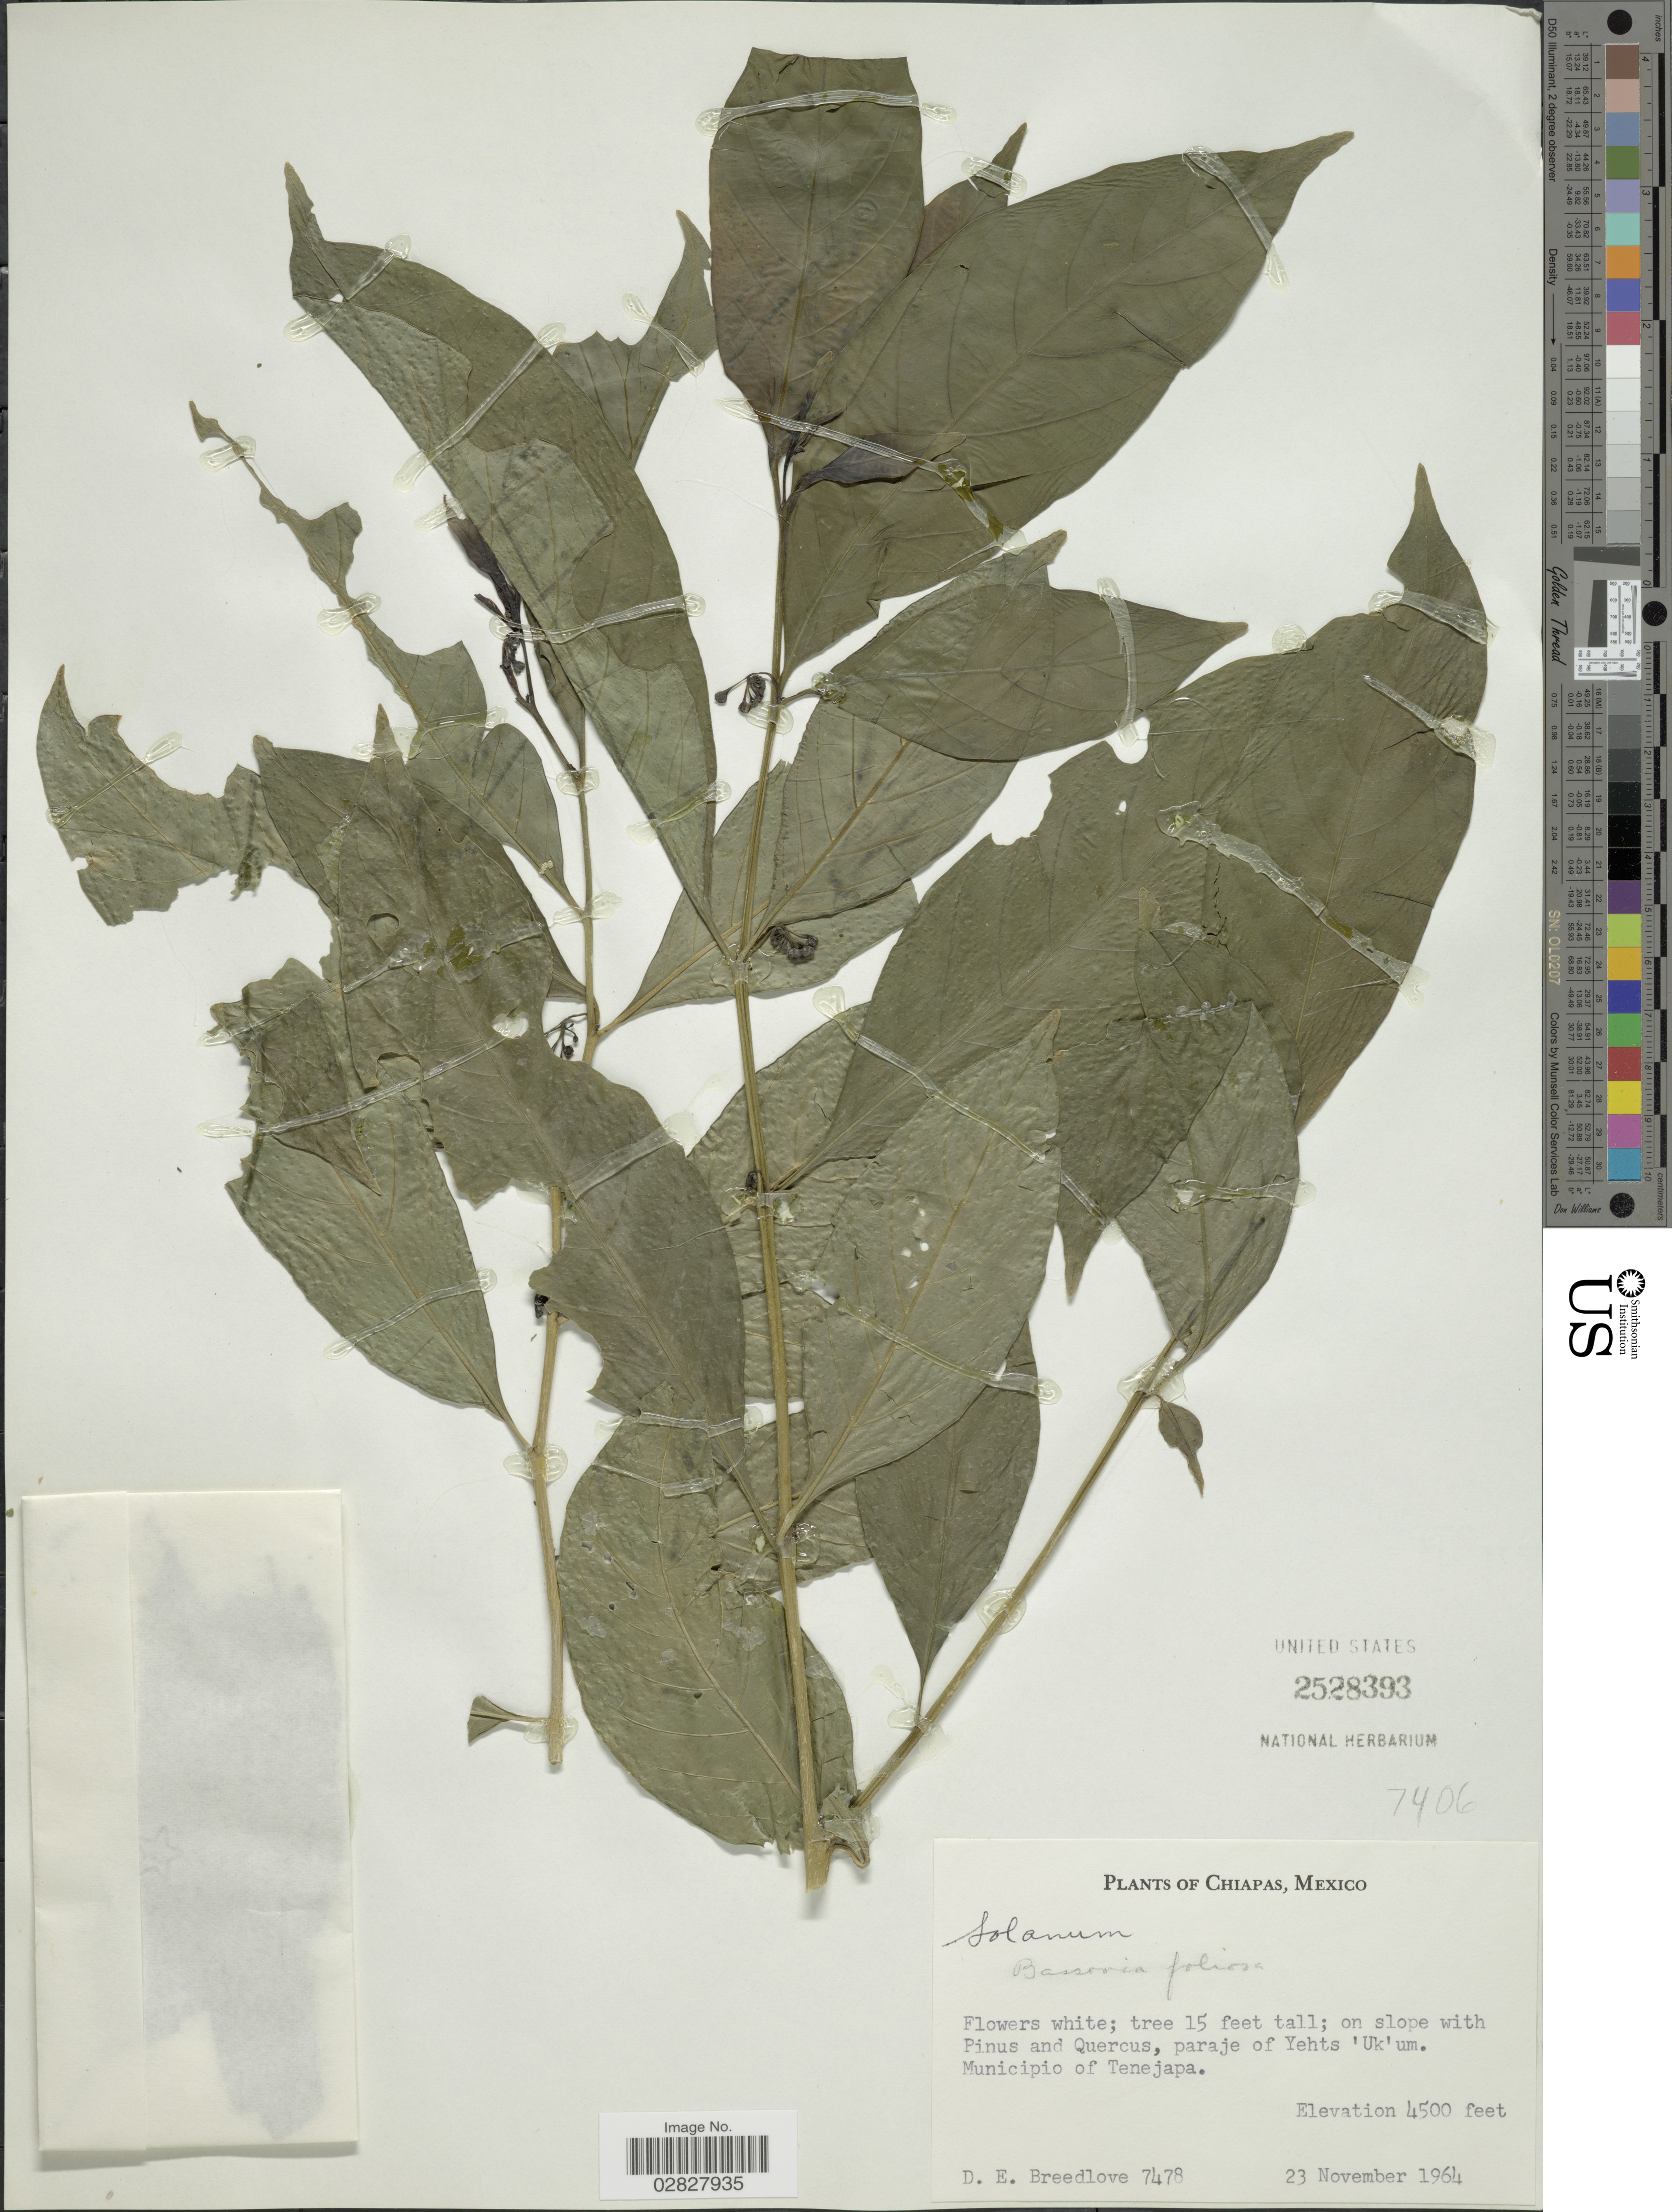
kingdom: Plantae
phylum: Tracheophyta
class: Magnoliopsida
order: Solanales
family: Solanaceae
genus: Bassovia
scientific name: Bassovia foliosa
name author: Brandegee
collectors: D. E. Breedlove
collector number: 7478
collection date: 1964-11-23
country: Mexico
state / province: Chiapas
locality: Paraje of Yehts 'Uk' um, Municipio of Tenejapa.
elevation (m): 1372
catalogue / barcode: US 2528393